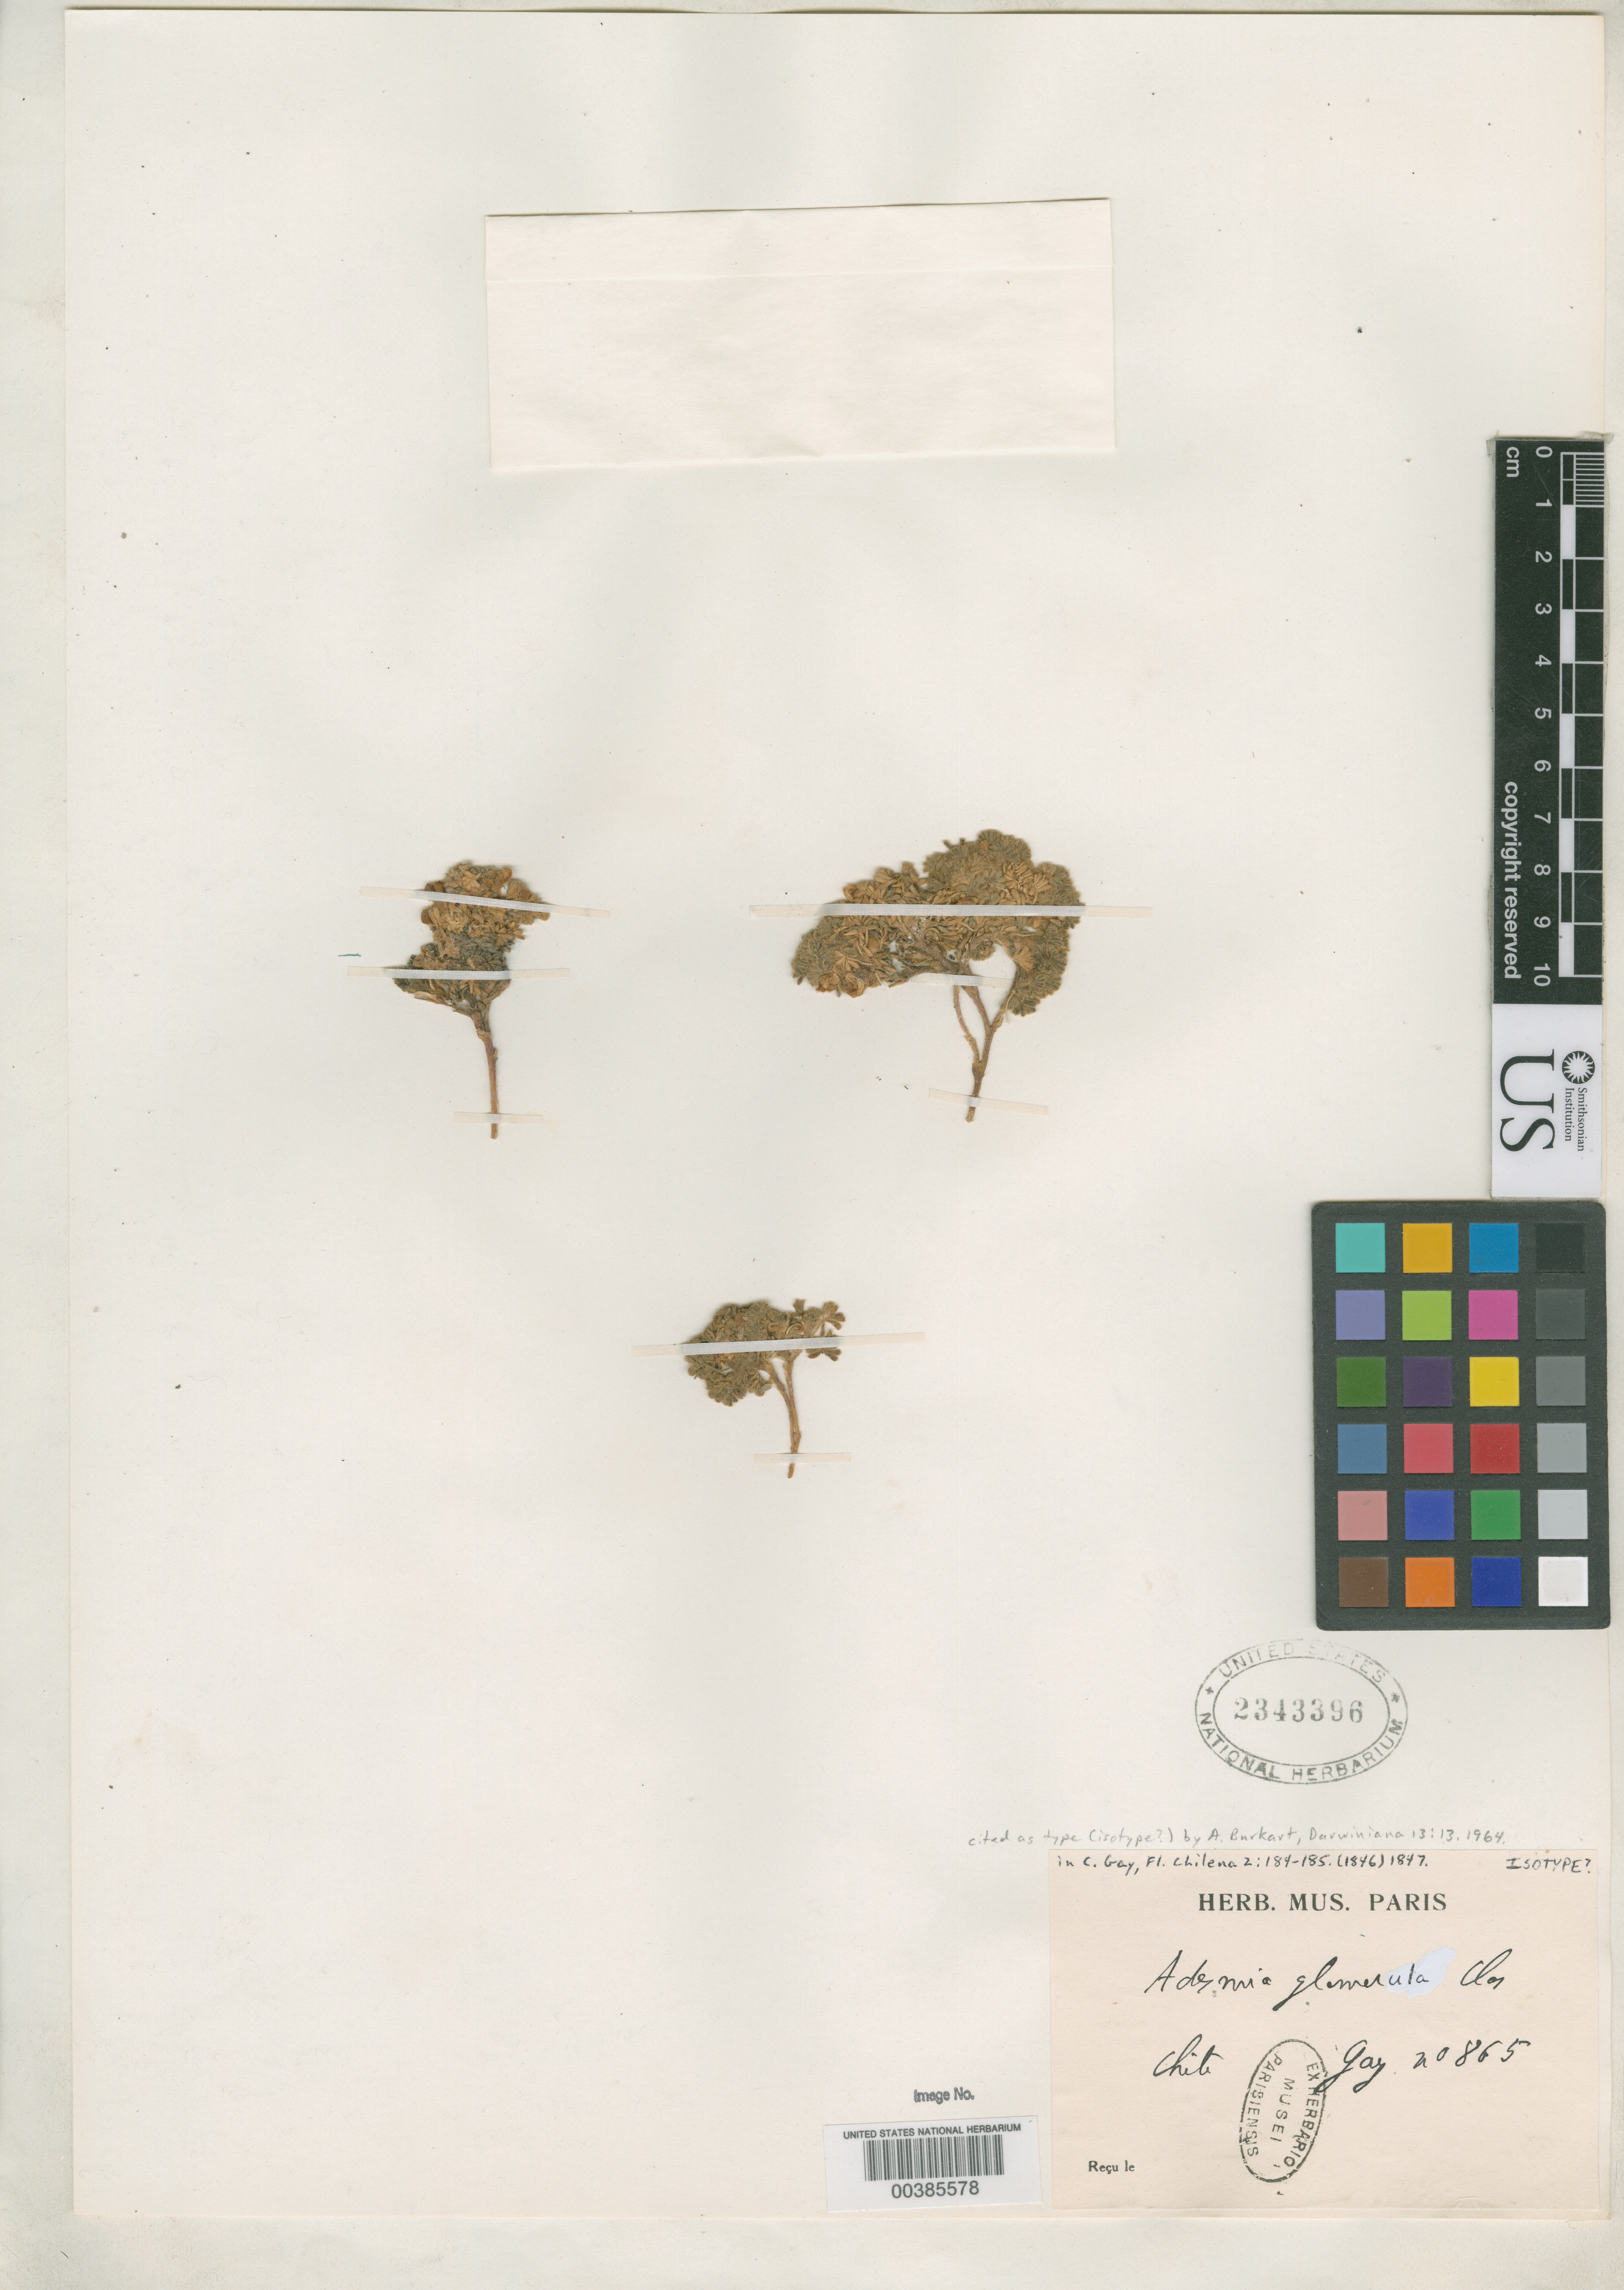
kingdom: Plantae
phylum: Tracheophyta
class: Magnoliopsida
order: Fabales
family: Fabaceae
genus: Adesmia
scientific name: Adesmia glomerula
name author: Clos in Gay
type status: Possible Isotype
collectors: C. Gay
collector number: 865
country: Chile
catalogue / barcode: US 2343396